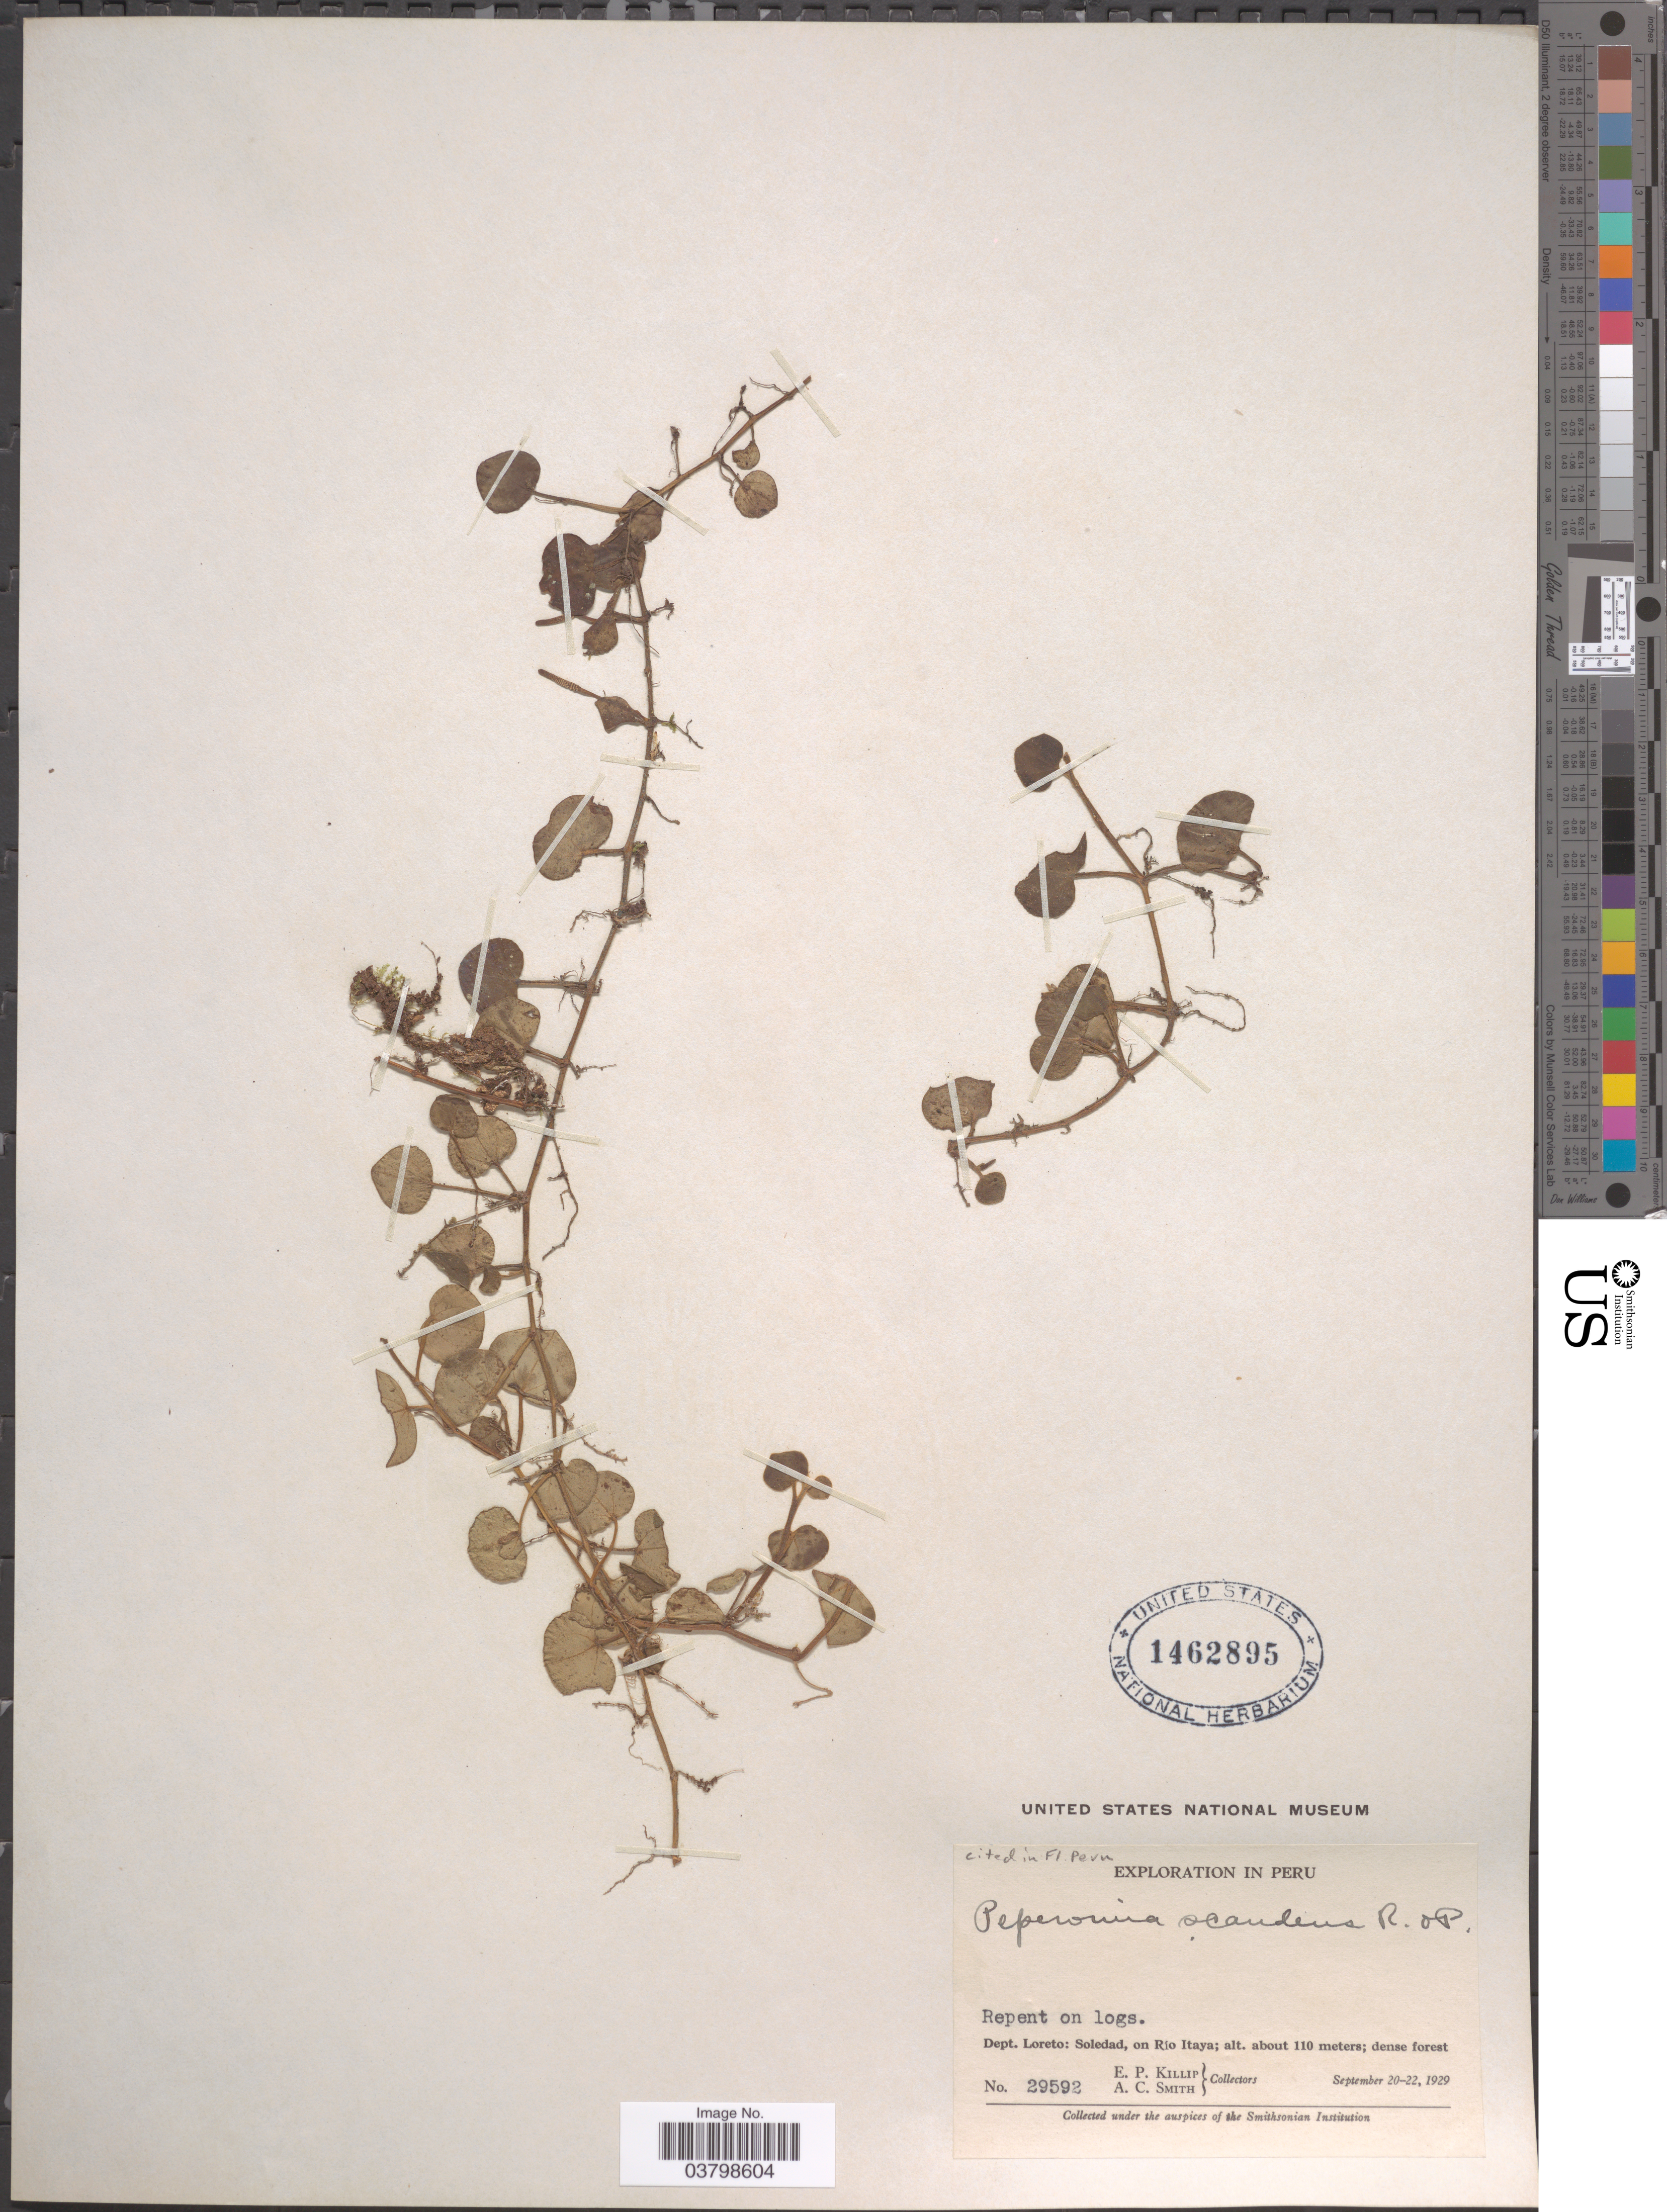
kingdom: Plantae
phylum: Tracheophyta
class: Magnoliopsida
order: Piperales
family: Piperaceae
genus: Peperomia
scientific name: Peperomia serpens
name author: (Sw.) Loudon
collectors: E. P. Killip & A. C. Smith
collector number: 29592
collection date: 1929-09-20/1929-09-22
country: Peru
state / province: Loreto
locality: Dept. Loreto: Soledad, on Río Itaya.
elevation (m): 110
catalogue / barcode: US 1462895